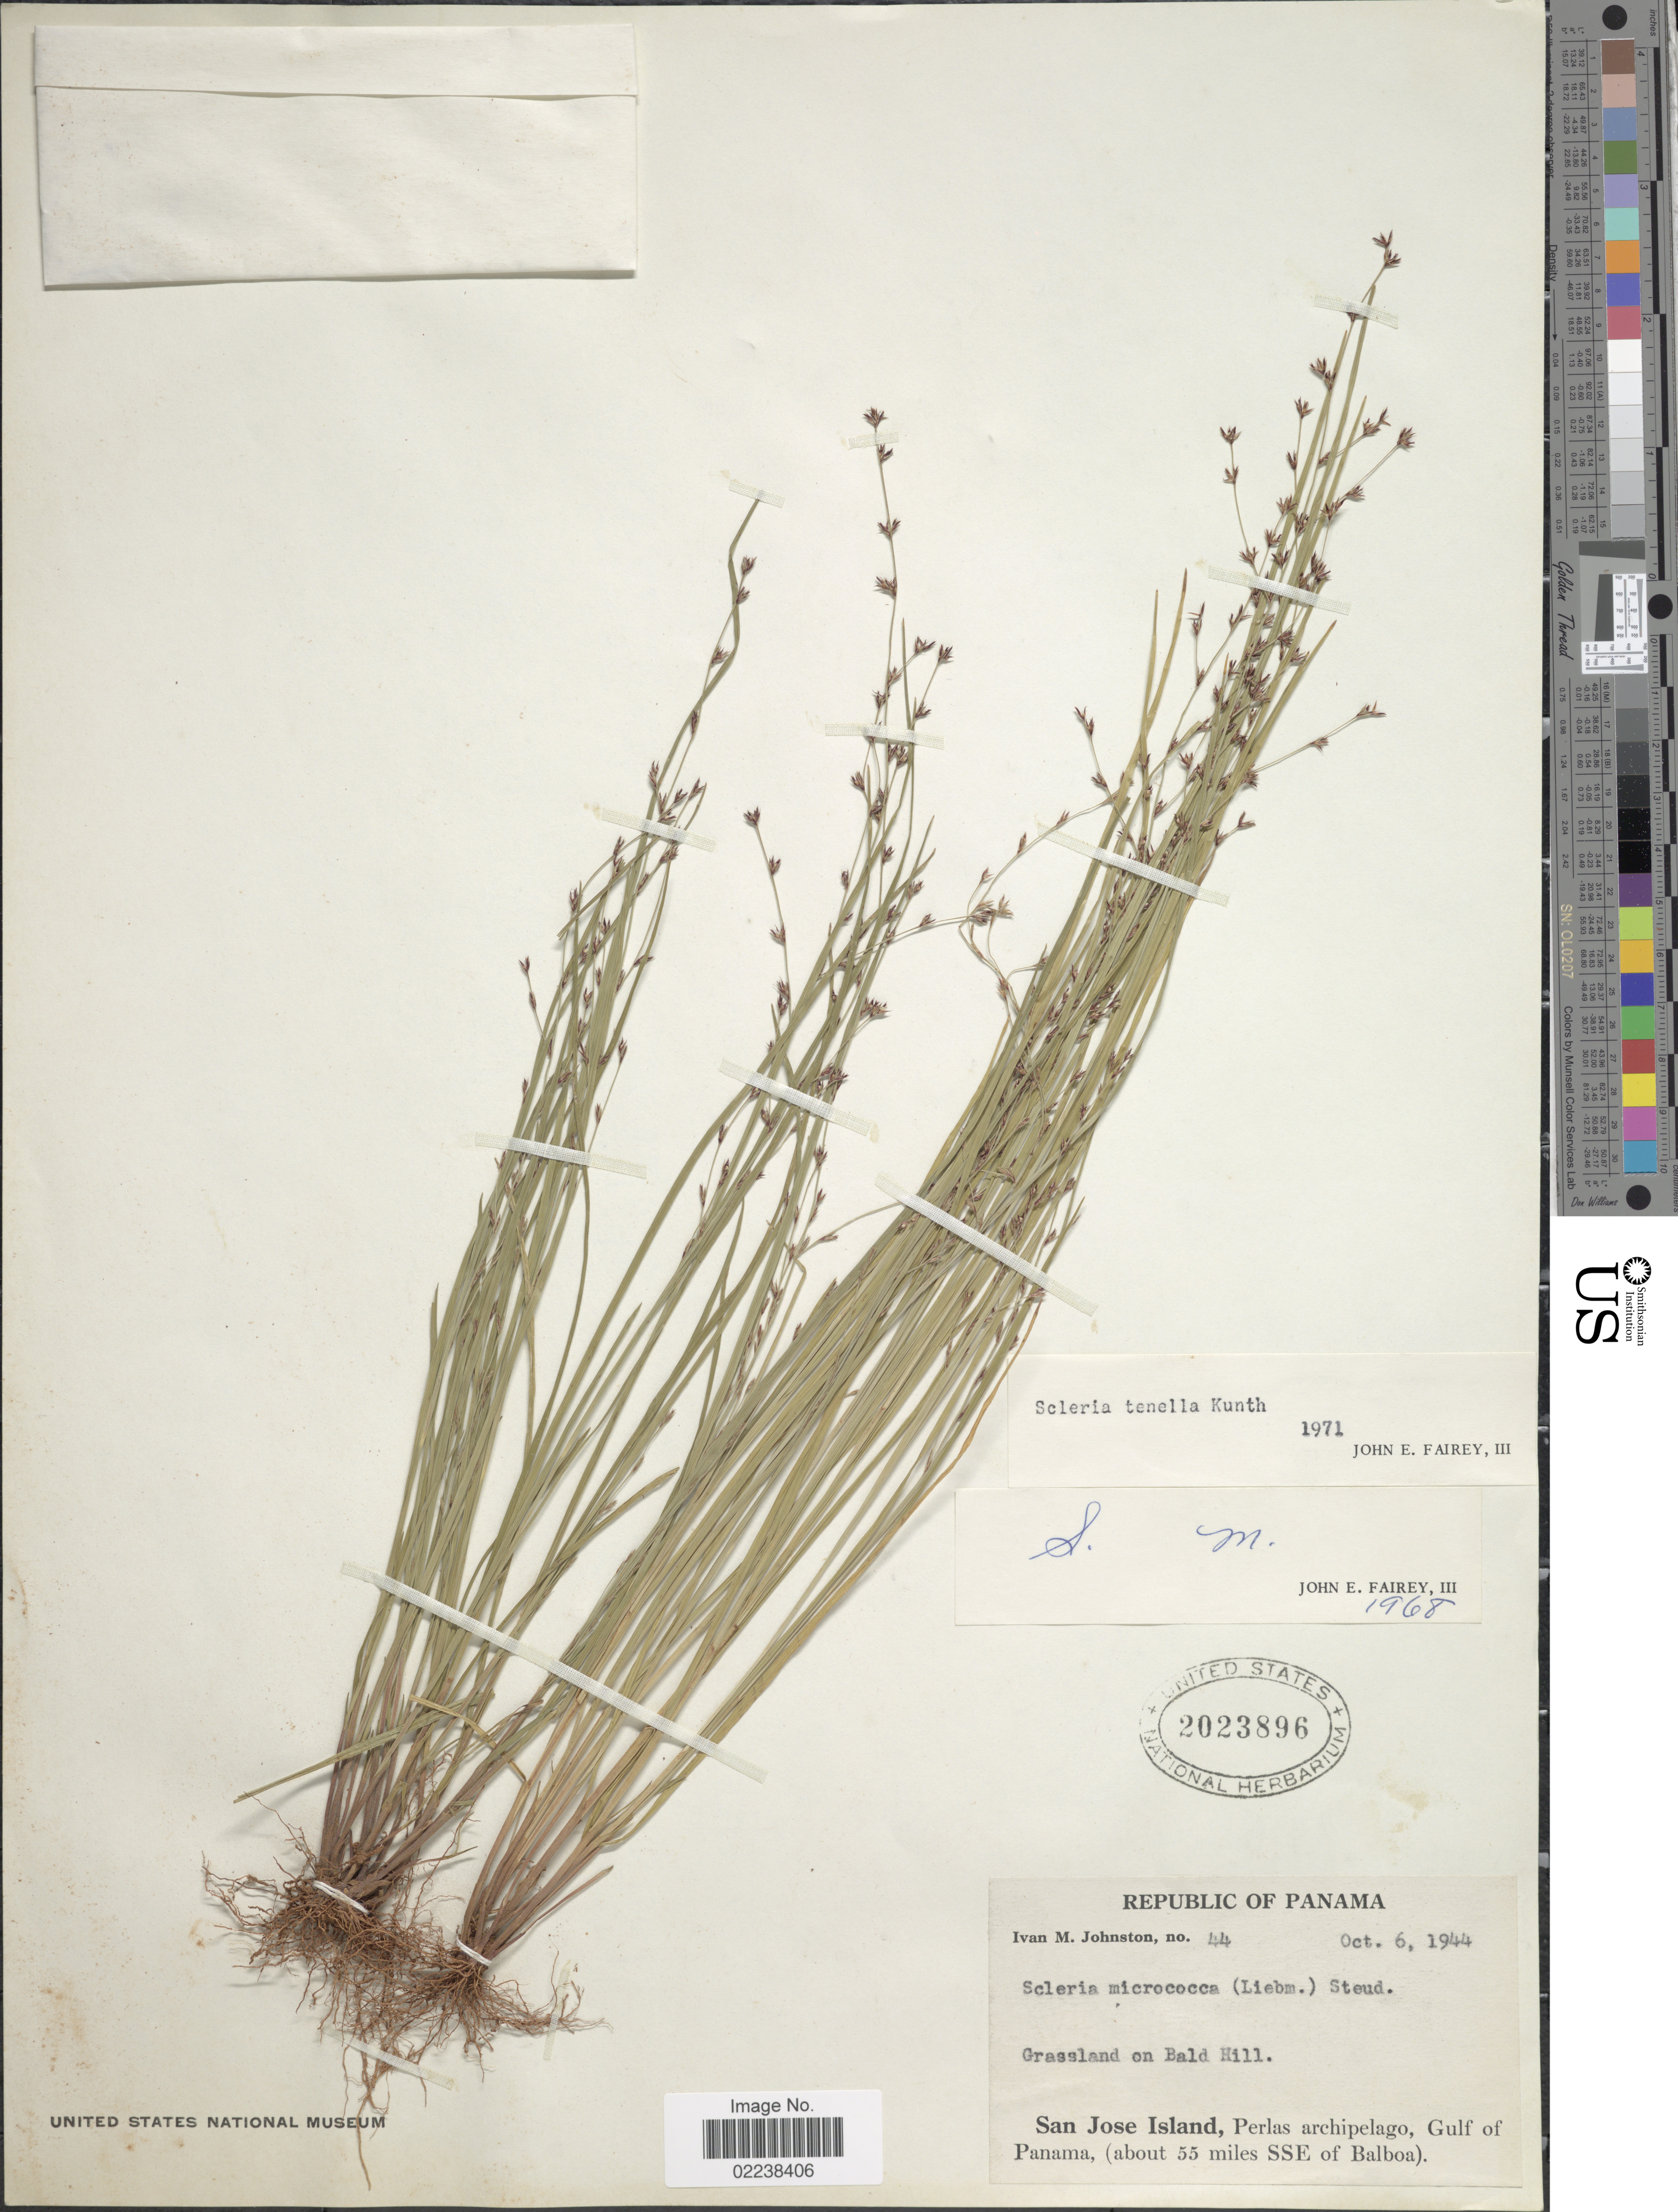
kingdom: Plantae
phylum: Tracheophyta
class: Liliopsida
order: Poales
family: Cyperaceae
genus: Scleria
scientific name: Scleria verticillata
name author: Muhl. ex Willd.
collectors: I.M. Johnston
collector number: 44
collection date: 1944-10-06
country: Panama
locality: Republic of Panama. Grassland on Bald Hill. San Jose Island, Perlas archipelago, Gulf of Panama, (about 55 miles SSE of Balboa).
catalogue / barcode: US 2023896